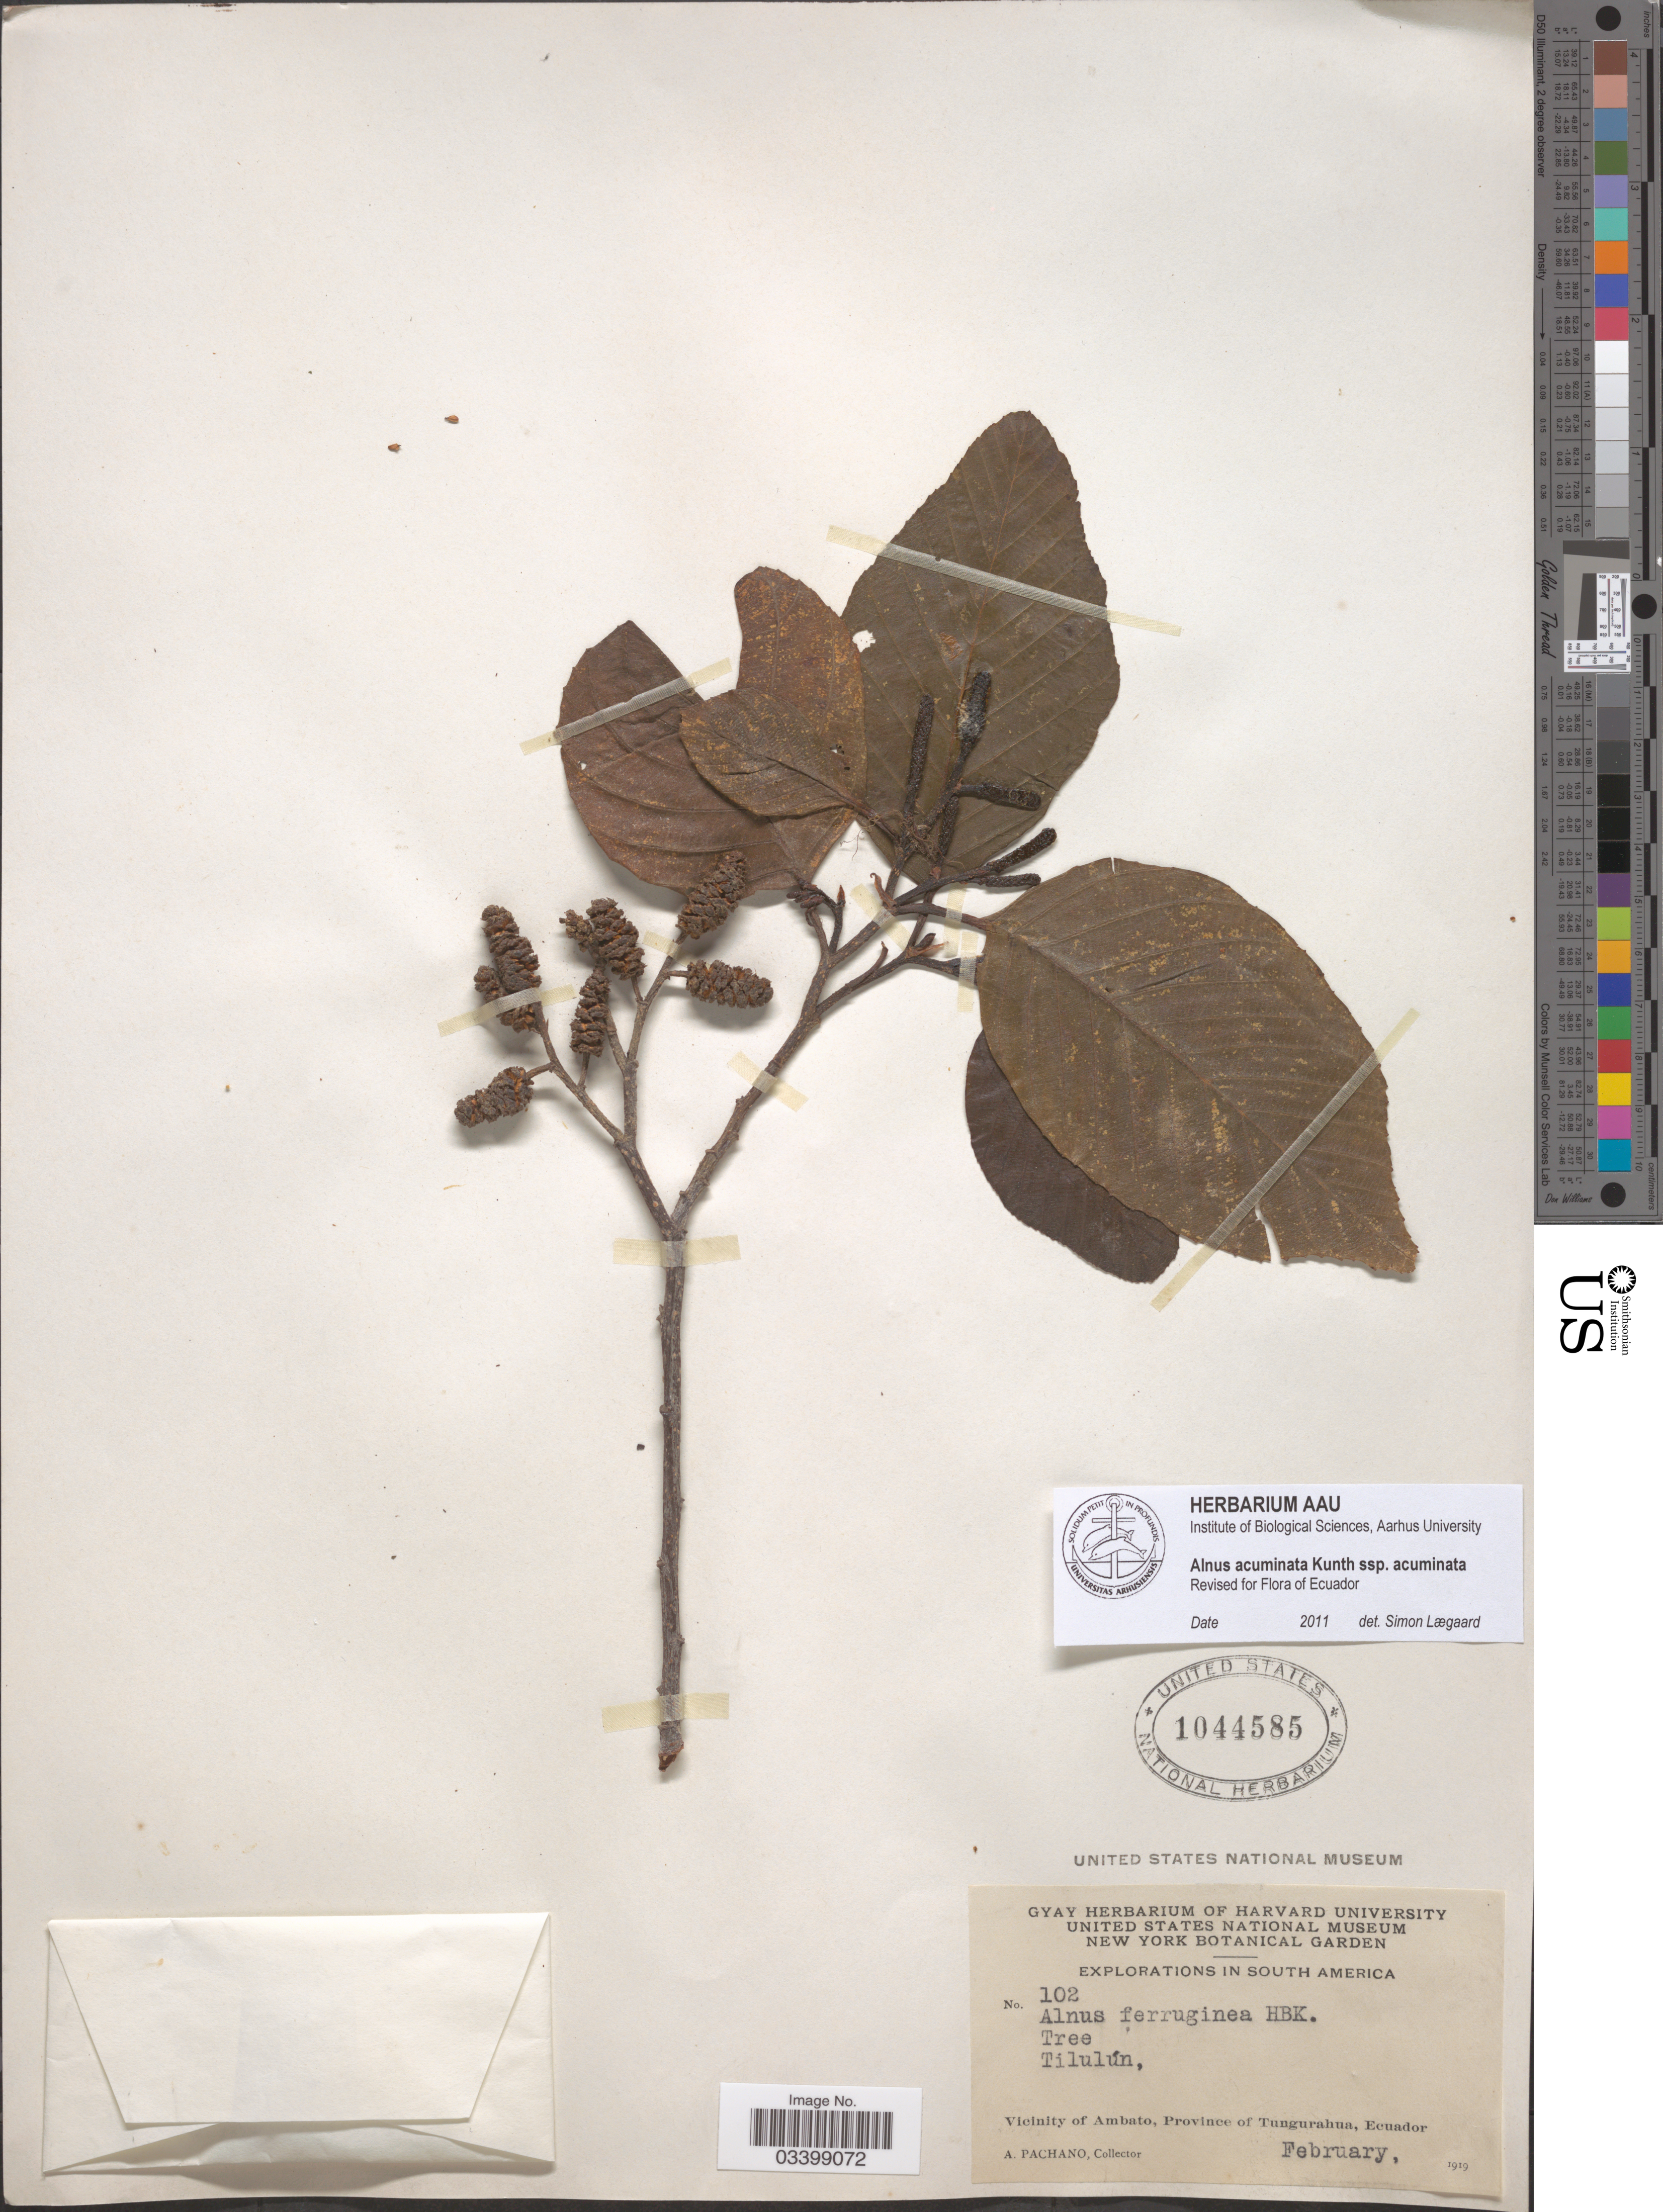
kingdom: Plantae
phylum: Tracheophyta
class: Magnoliopsida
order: Fagales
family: Betulaceae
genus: Alnus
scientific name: Alnus acuminata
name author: Kunth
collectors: A. Pachano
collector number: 102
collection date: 1919-02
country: Ecuador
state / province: Tungurahua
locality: Tilulún. Vicinity of Ambato, Province of Tungurahua.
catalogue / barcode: US 1044585